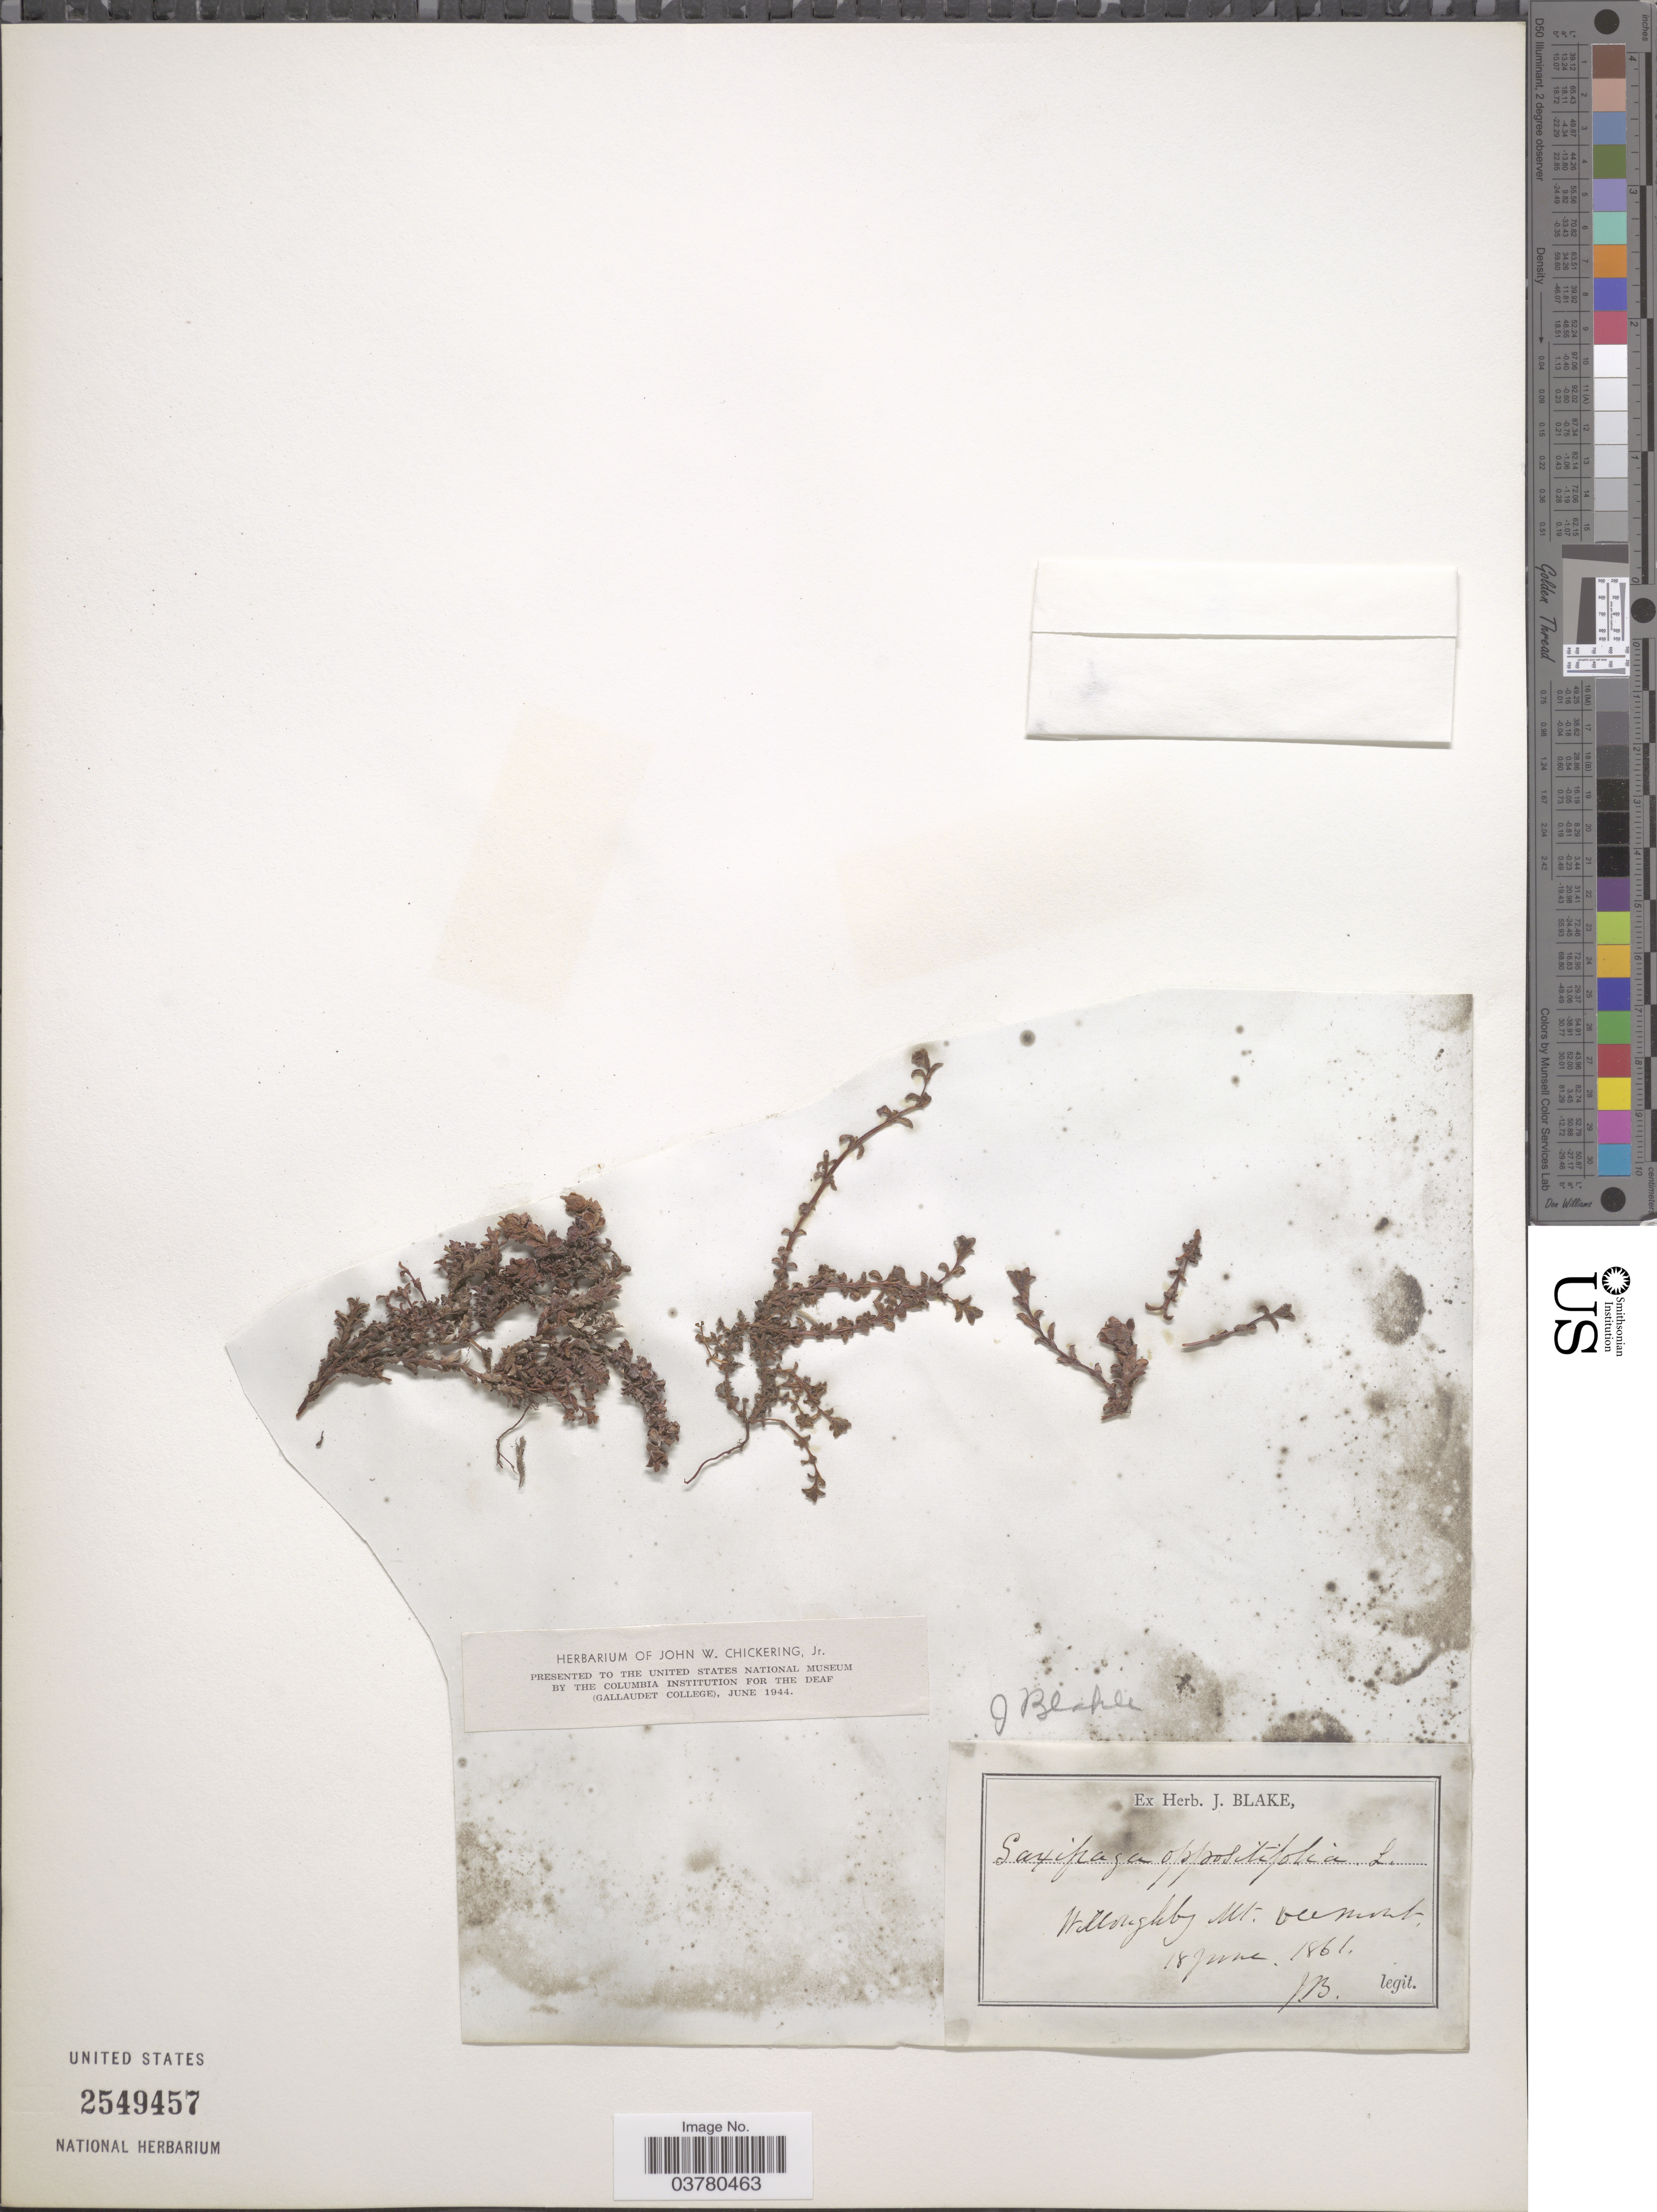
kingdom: Plantae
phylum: Tracheophyta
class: Magnoliopsida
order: Saxifragales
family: Saxifragaceae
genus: Saxifraga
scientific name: Saxifraga oppositifolia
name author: L.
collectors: J. Blake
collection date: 1861-06-18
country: United States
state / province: Vermont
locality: Willoughby Mt.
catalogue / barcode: US 2549457